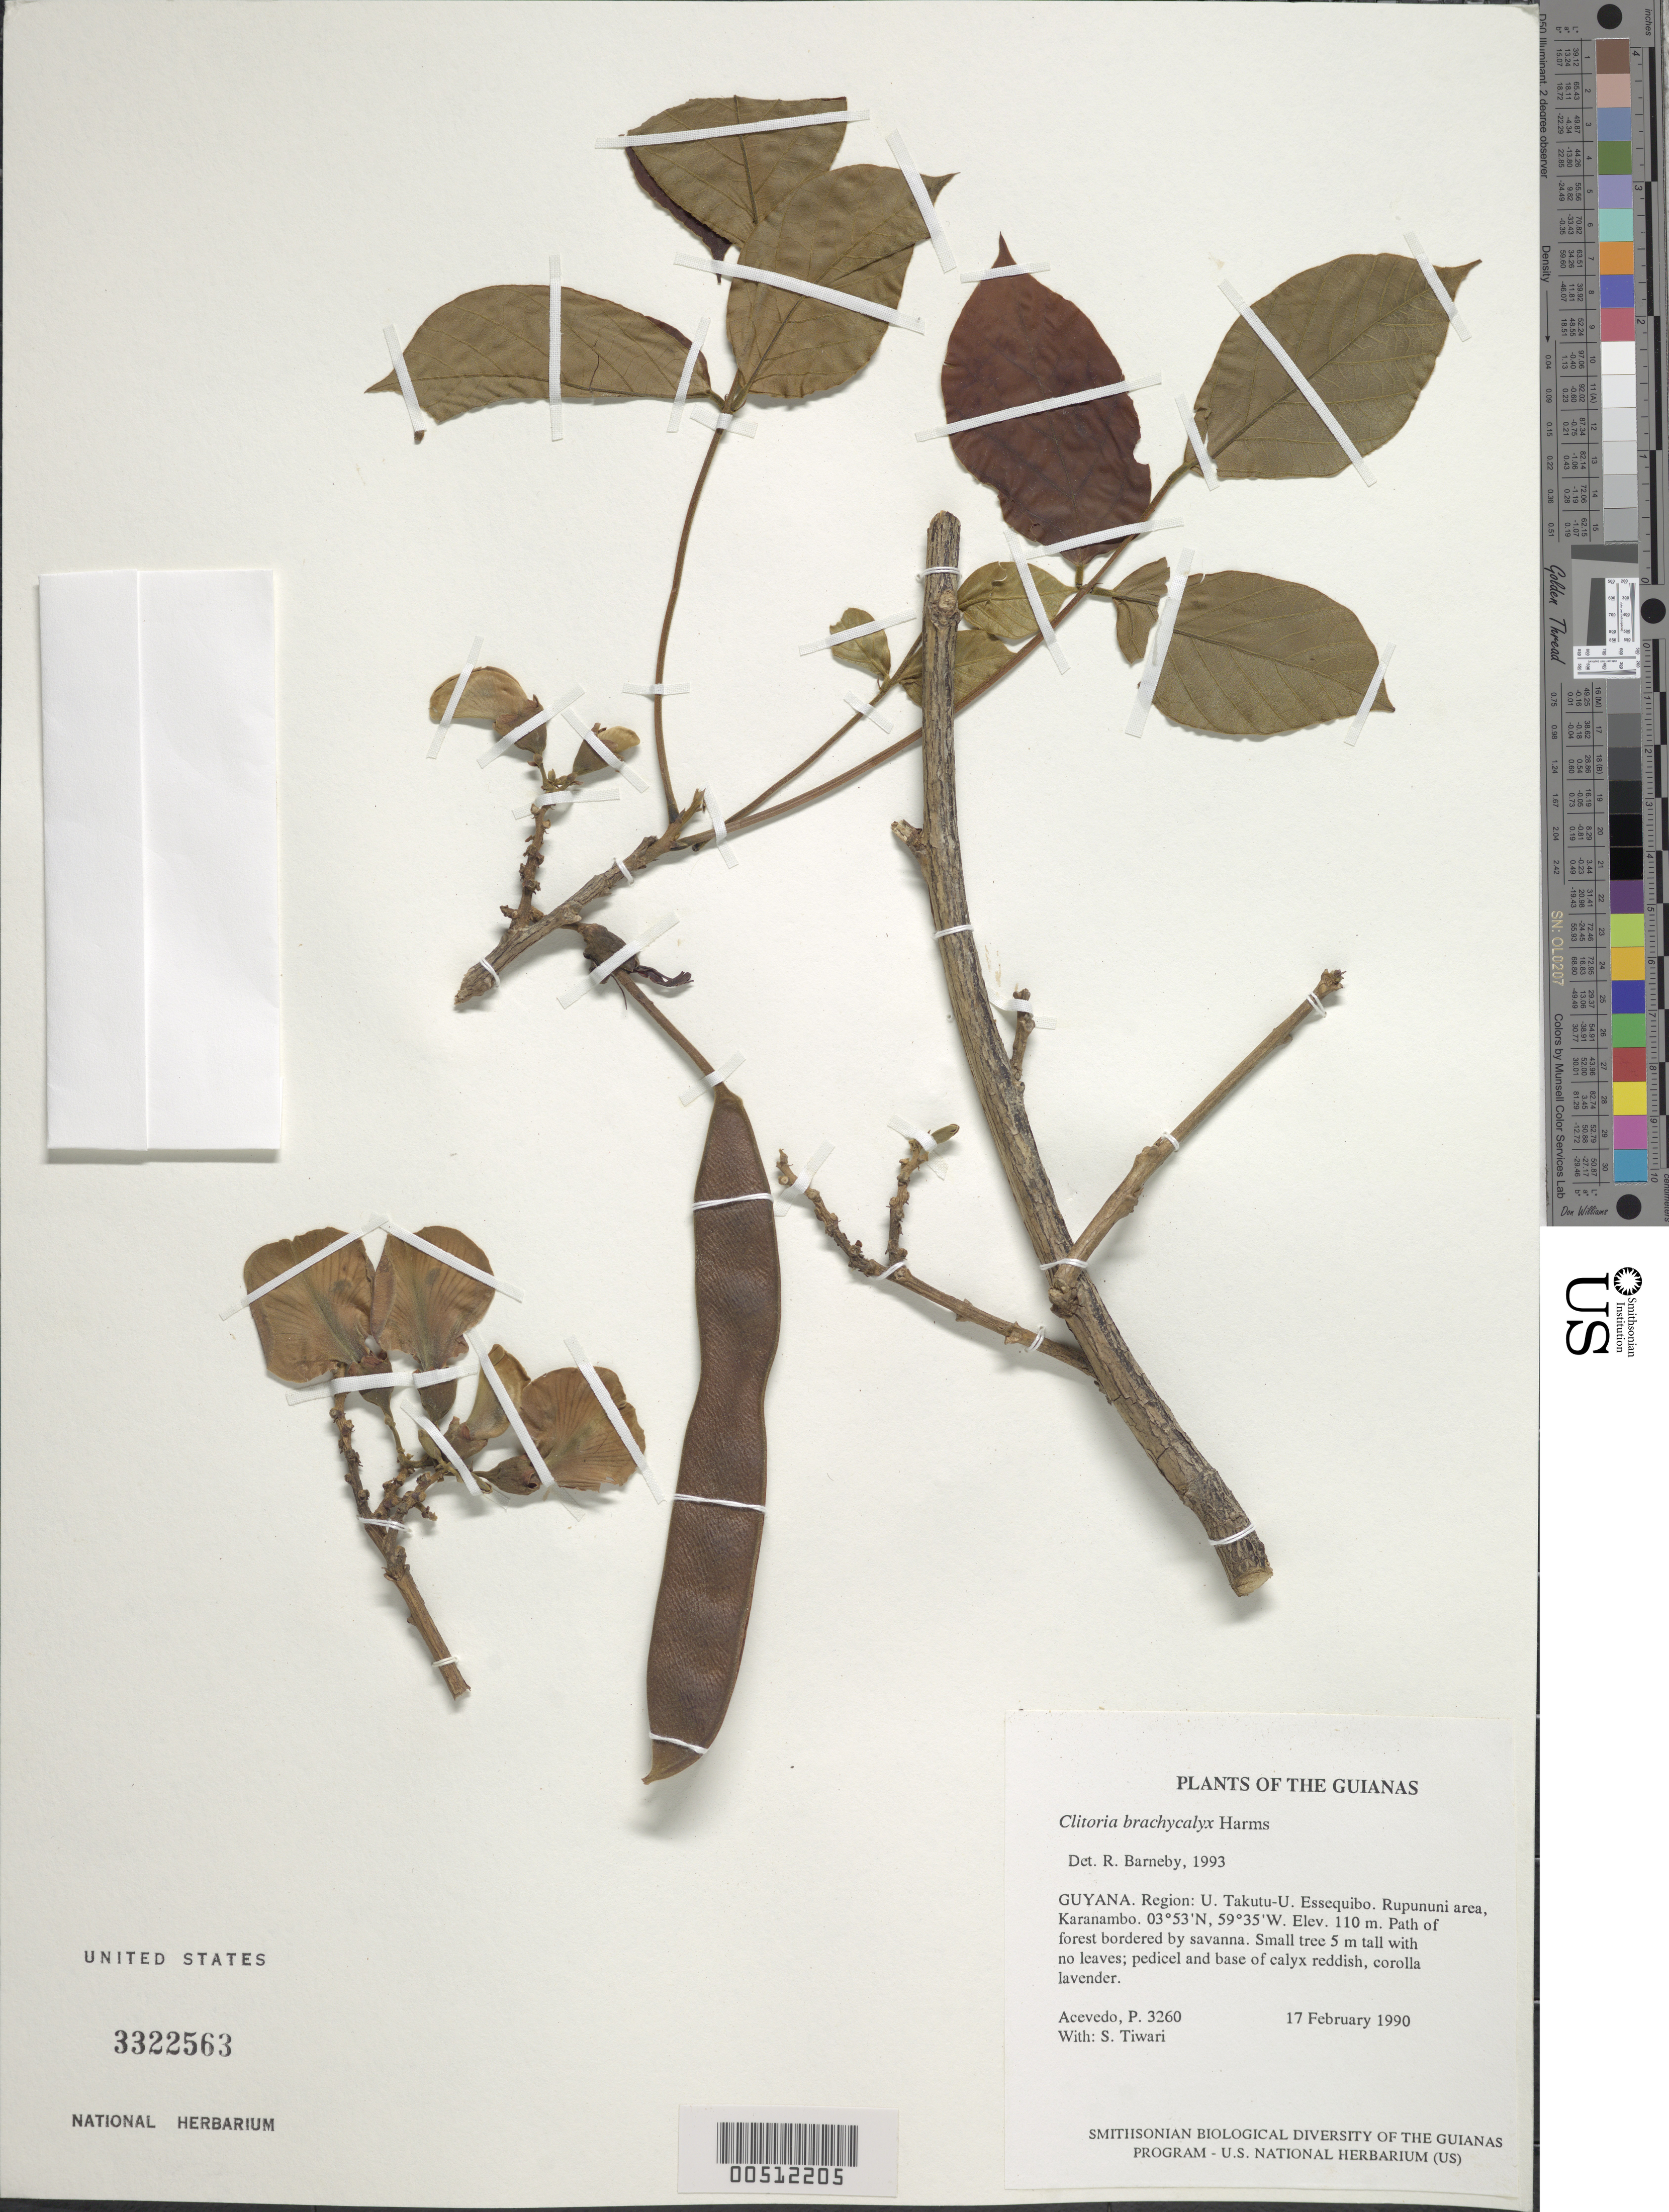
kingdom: Plantae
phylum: Tracheophyta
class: Magnoliopsida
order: Fabales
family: Fabaceae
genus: Clitoria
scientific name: Clitoria brachycalyx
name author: Harms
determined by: Barneby, Rupert C., (NY)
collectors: P. Acevedo-Rodr. & S. Tiwari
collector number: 3260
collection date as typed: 17 Feb 1990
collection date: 1990-02-17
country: Guyana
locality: U. Takutu - U. Essequibo. Rupununi area, Karanambo.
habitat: Path of forest bordered by savanna.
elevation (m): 110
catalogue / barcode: US 3322563